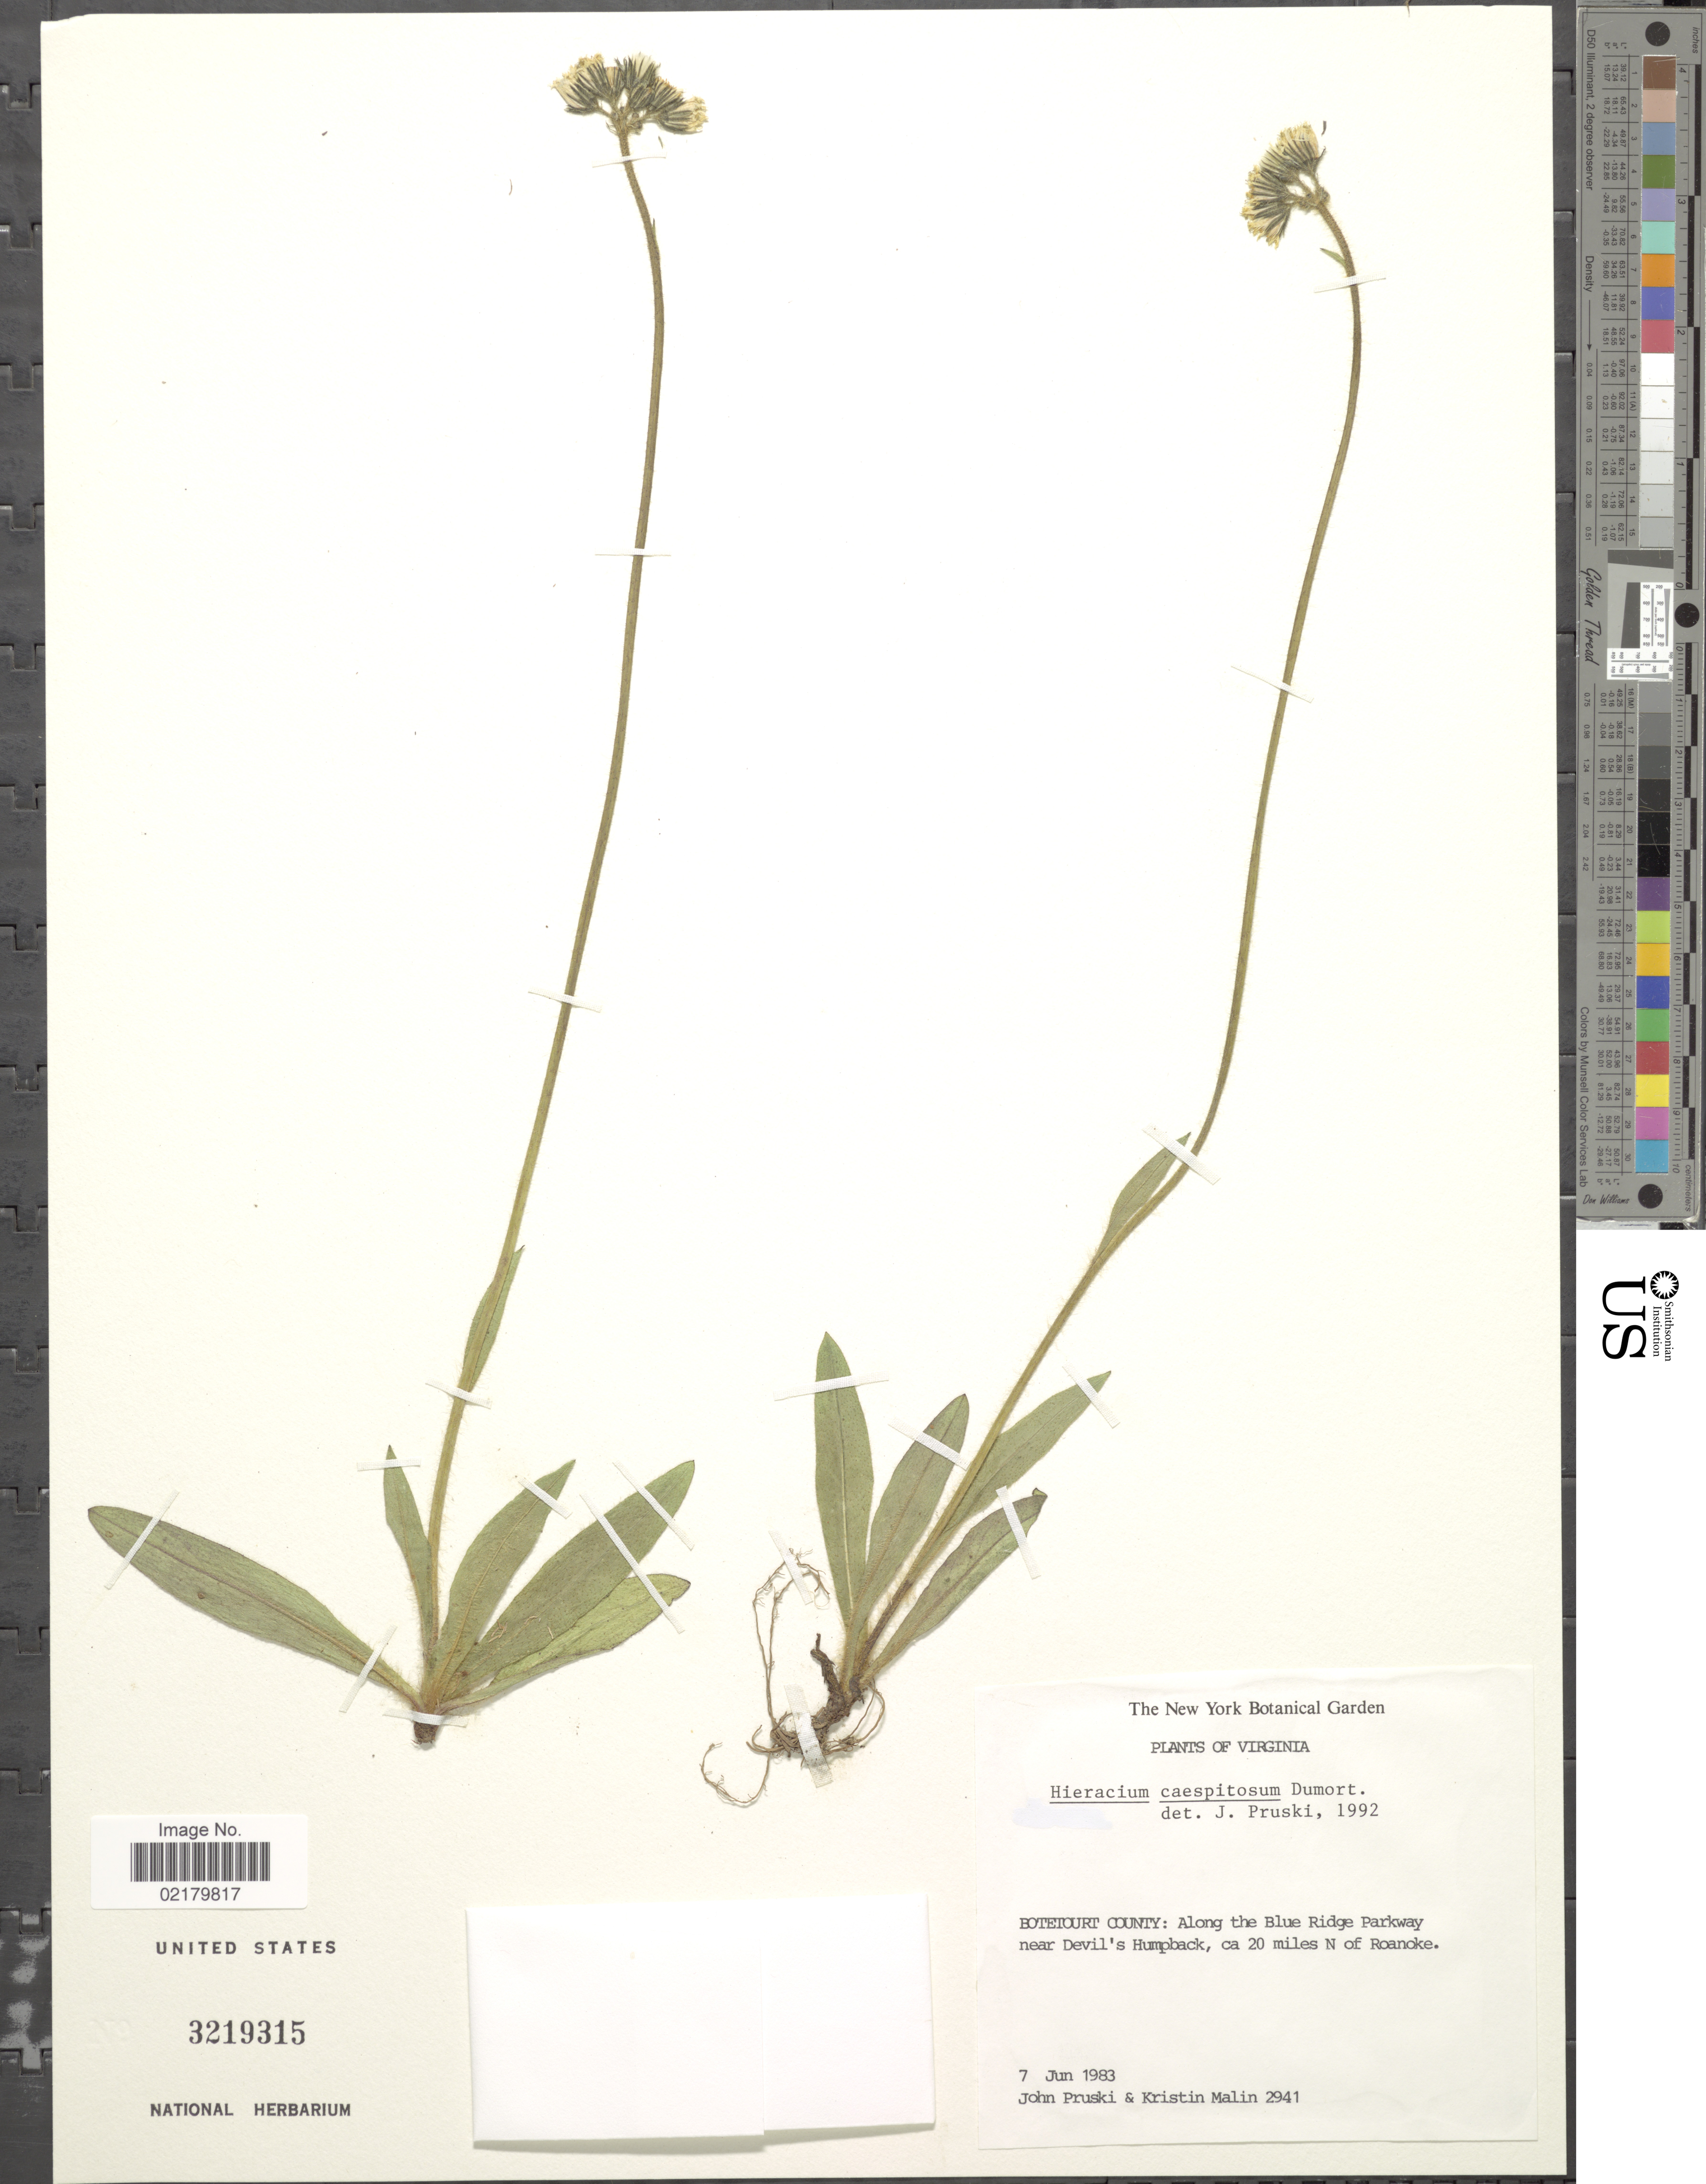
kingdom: Plantae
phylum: Tracheophyta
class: Magnoliopsida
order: Asterales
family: Asteraceae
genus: Pilosella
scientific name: Pilosella caespitosa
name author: (Dumort.) P. D. Sell & C. West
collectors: J. F. Pruski & K. Malin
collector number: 2941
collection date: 1983-06-07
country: United States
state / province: Virginia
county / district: Botetourt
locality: Botetourt County: Along the Blue Ridge Parkway near Devil's Humpback, ca 20 mile N of Roanoke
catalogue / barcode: US 3219315